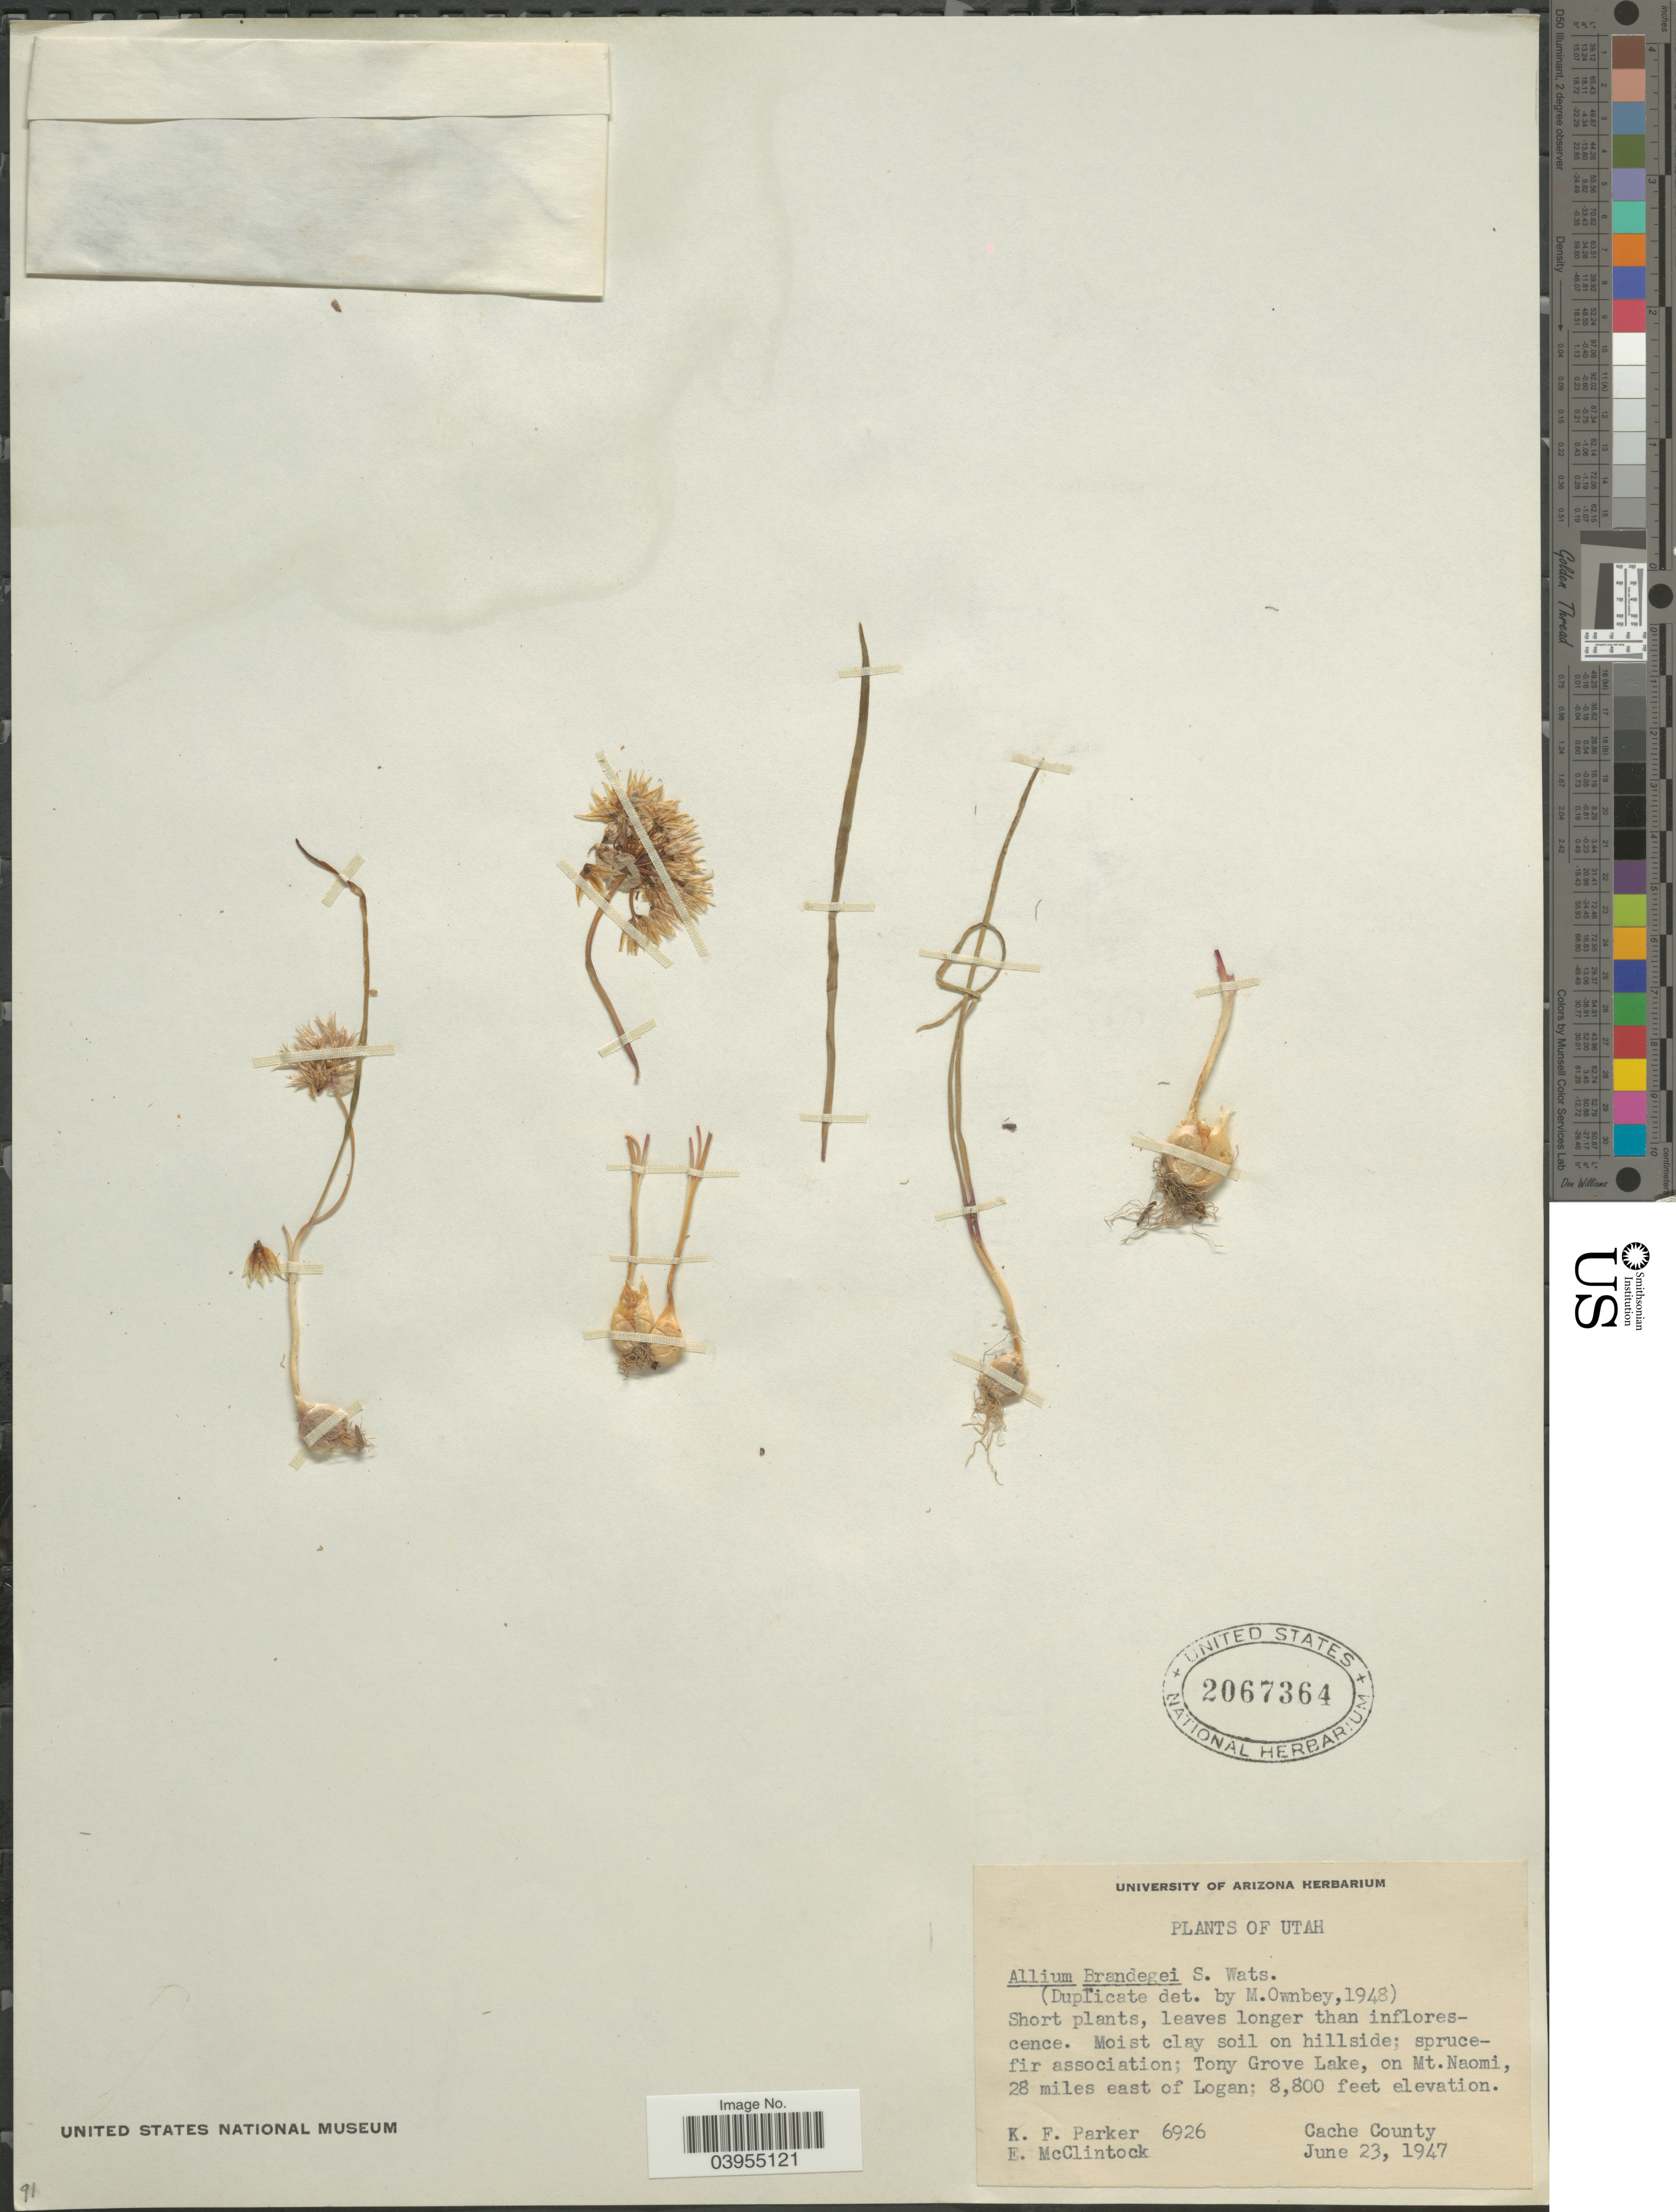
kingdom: Plantae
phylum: Tracheophyta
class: Liliopsida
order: Asparagales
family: Amaryllidaceae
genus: Allium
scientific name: Allium brandegeei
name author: S. Watson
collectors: K. F. Parker & E. McClintock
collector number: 6926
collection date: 1947-06-23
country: United States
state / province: Utah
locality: Tony Grove Lake, on Mt. Naomi, 28 miles east of Logan.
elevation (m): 2682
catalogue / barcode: US 2067364